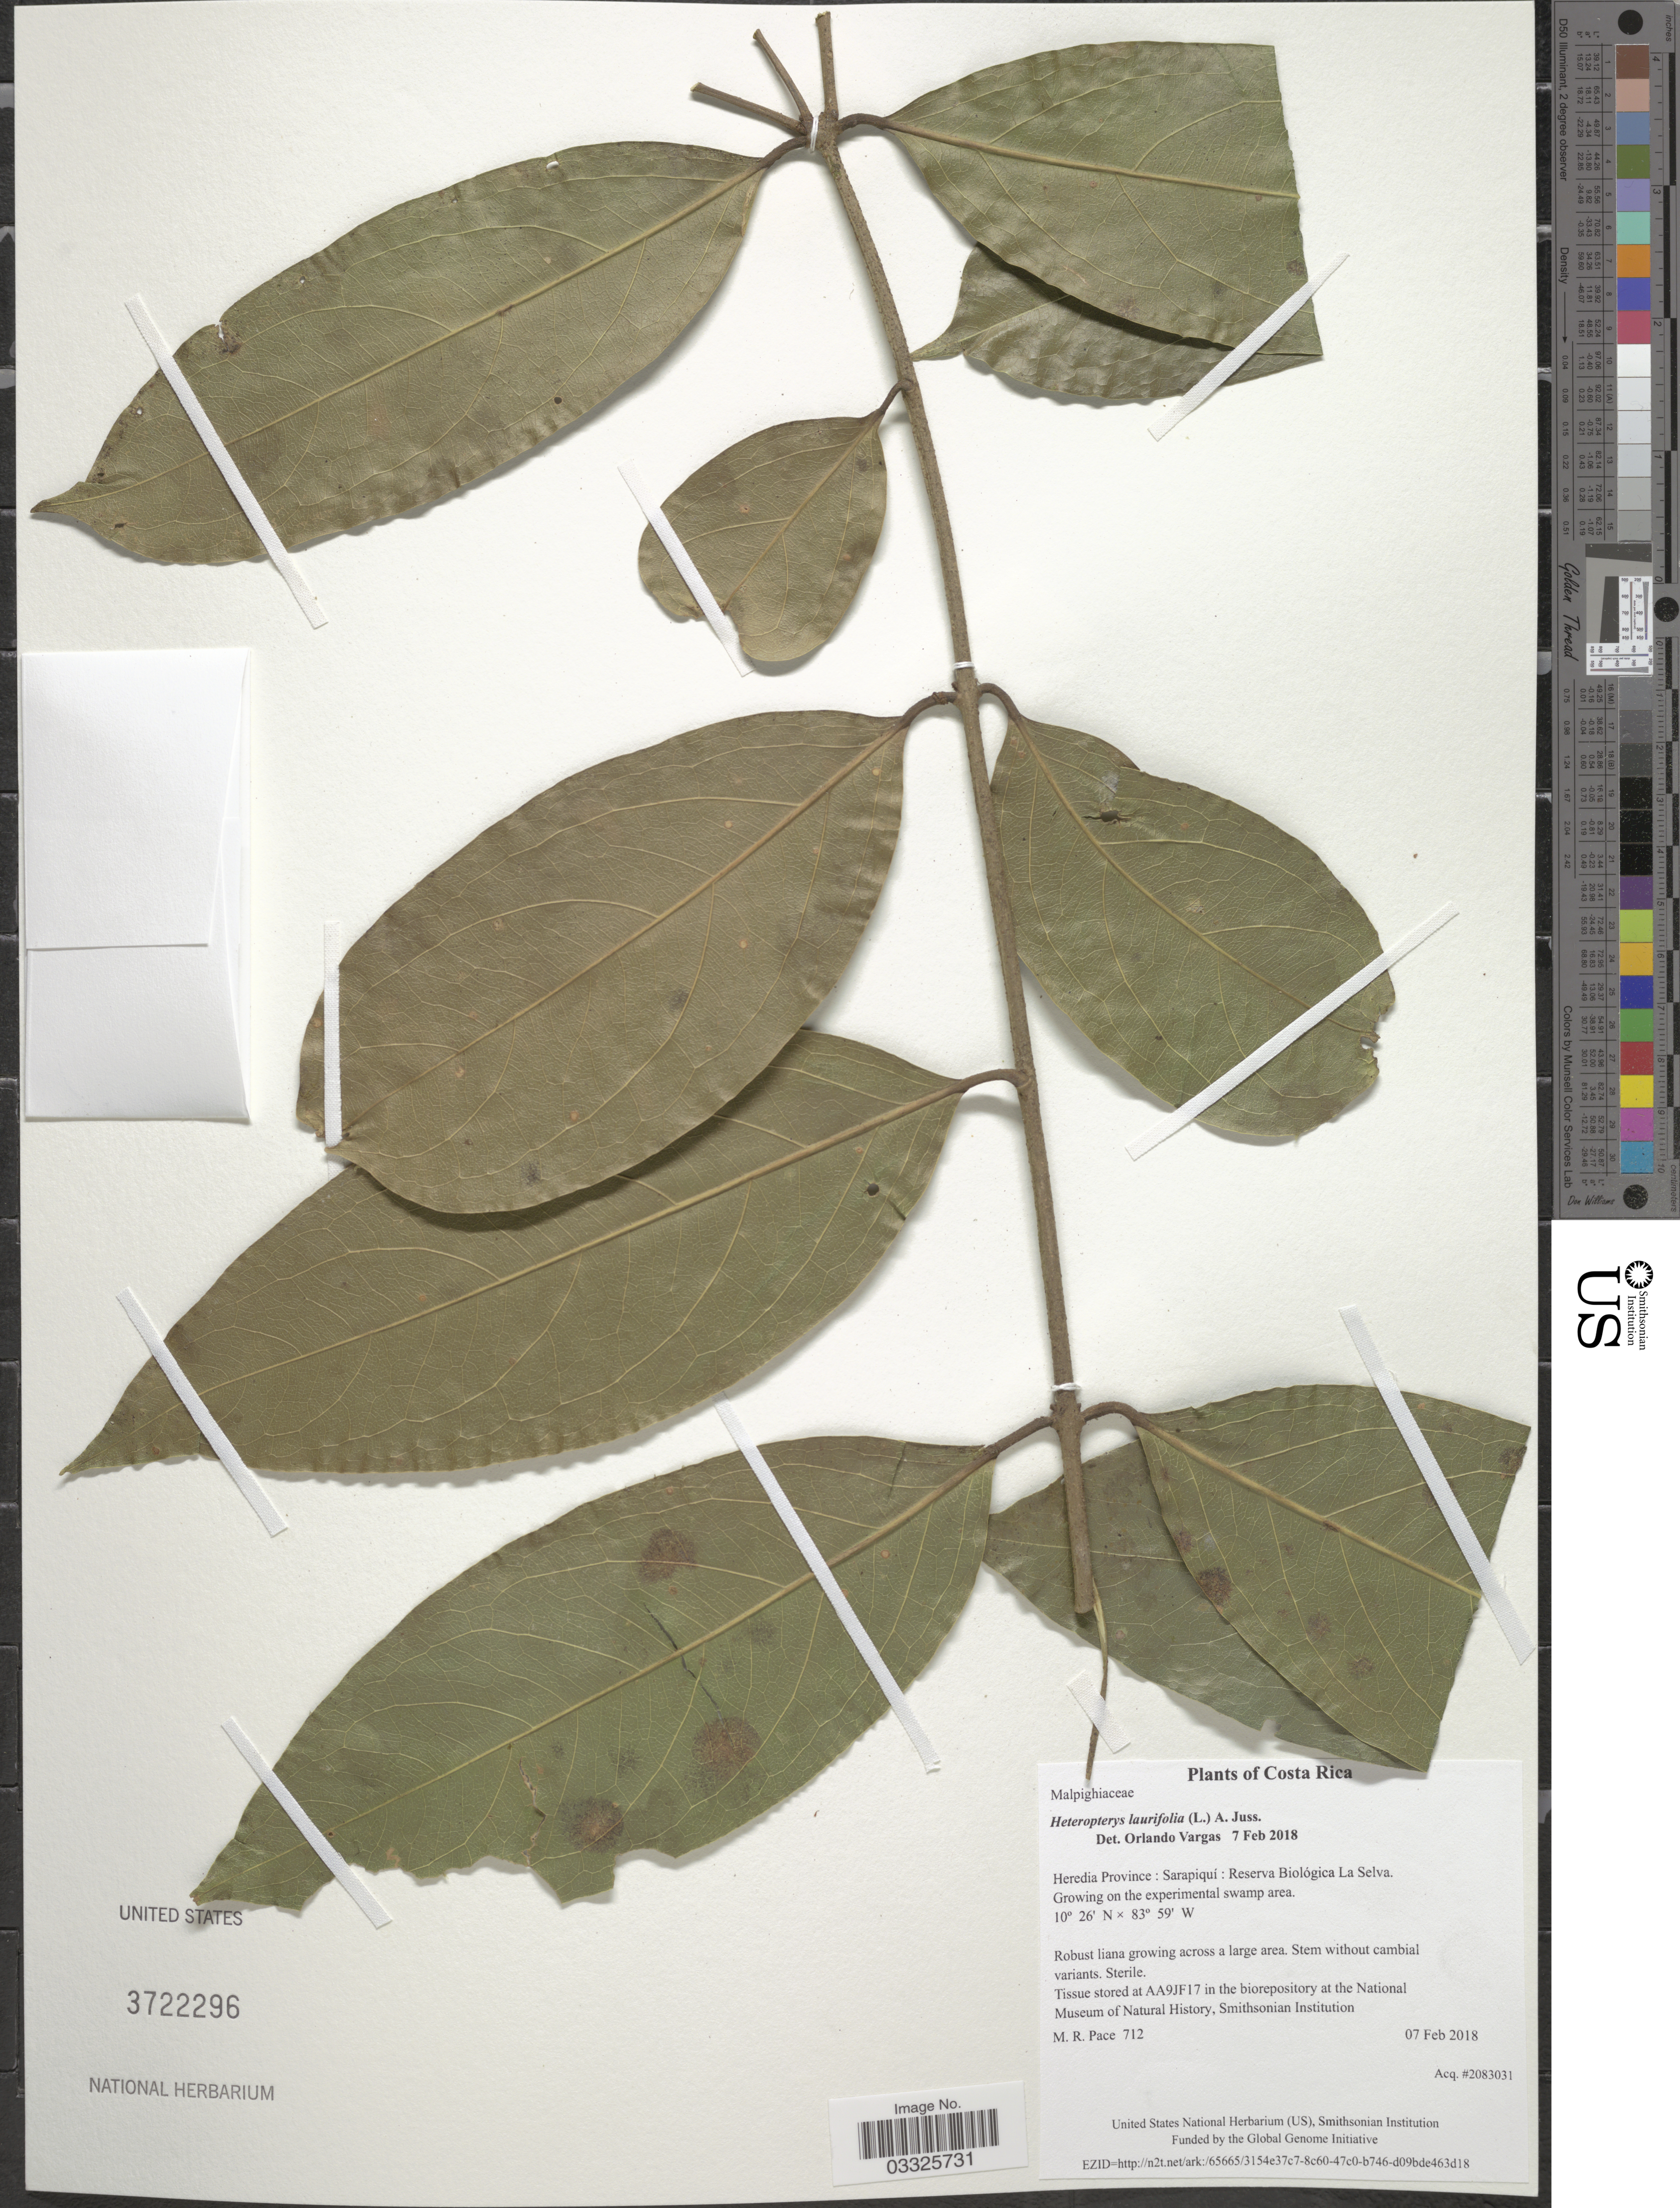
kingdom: Plantae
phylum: Tracheophyta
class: Magnoliopsida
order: Malpighiales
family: Malpighiaceae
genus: Heteropterys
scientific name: Heteropterys laurifolia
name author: (L.) A. Juss.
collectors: M. R. Pace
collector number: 712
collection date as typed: Transcribed d/m/y: 7/2/2018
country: Costa Rica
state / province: Heredia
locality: Sarapiquí: Reserva Biológica La Selva. Growing on the experimental swamp area.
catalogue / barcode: US 3722296